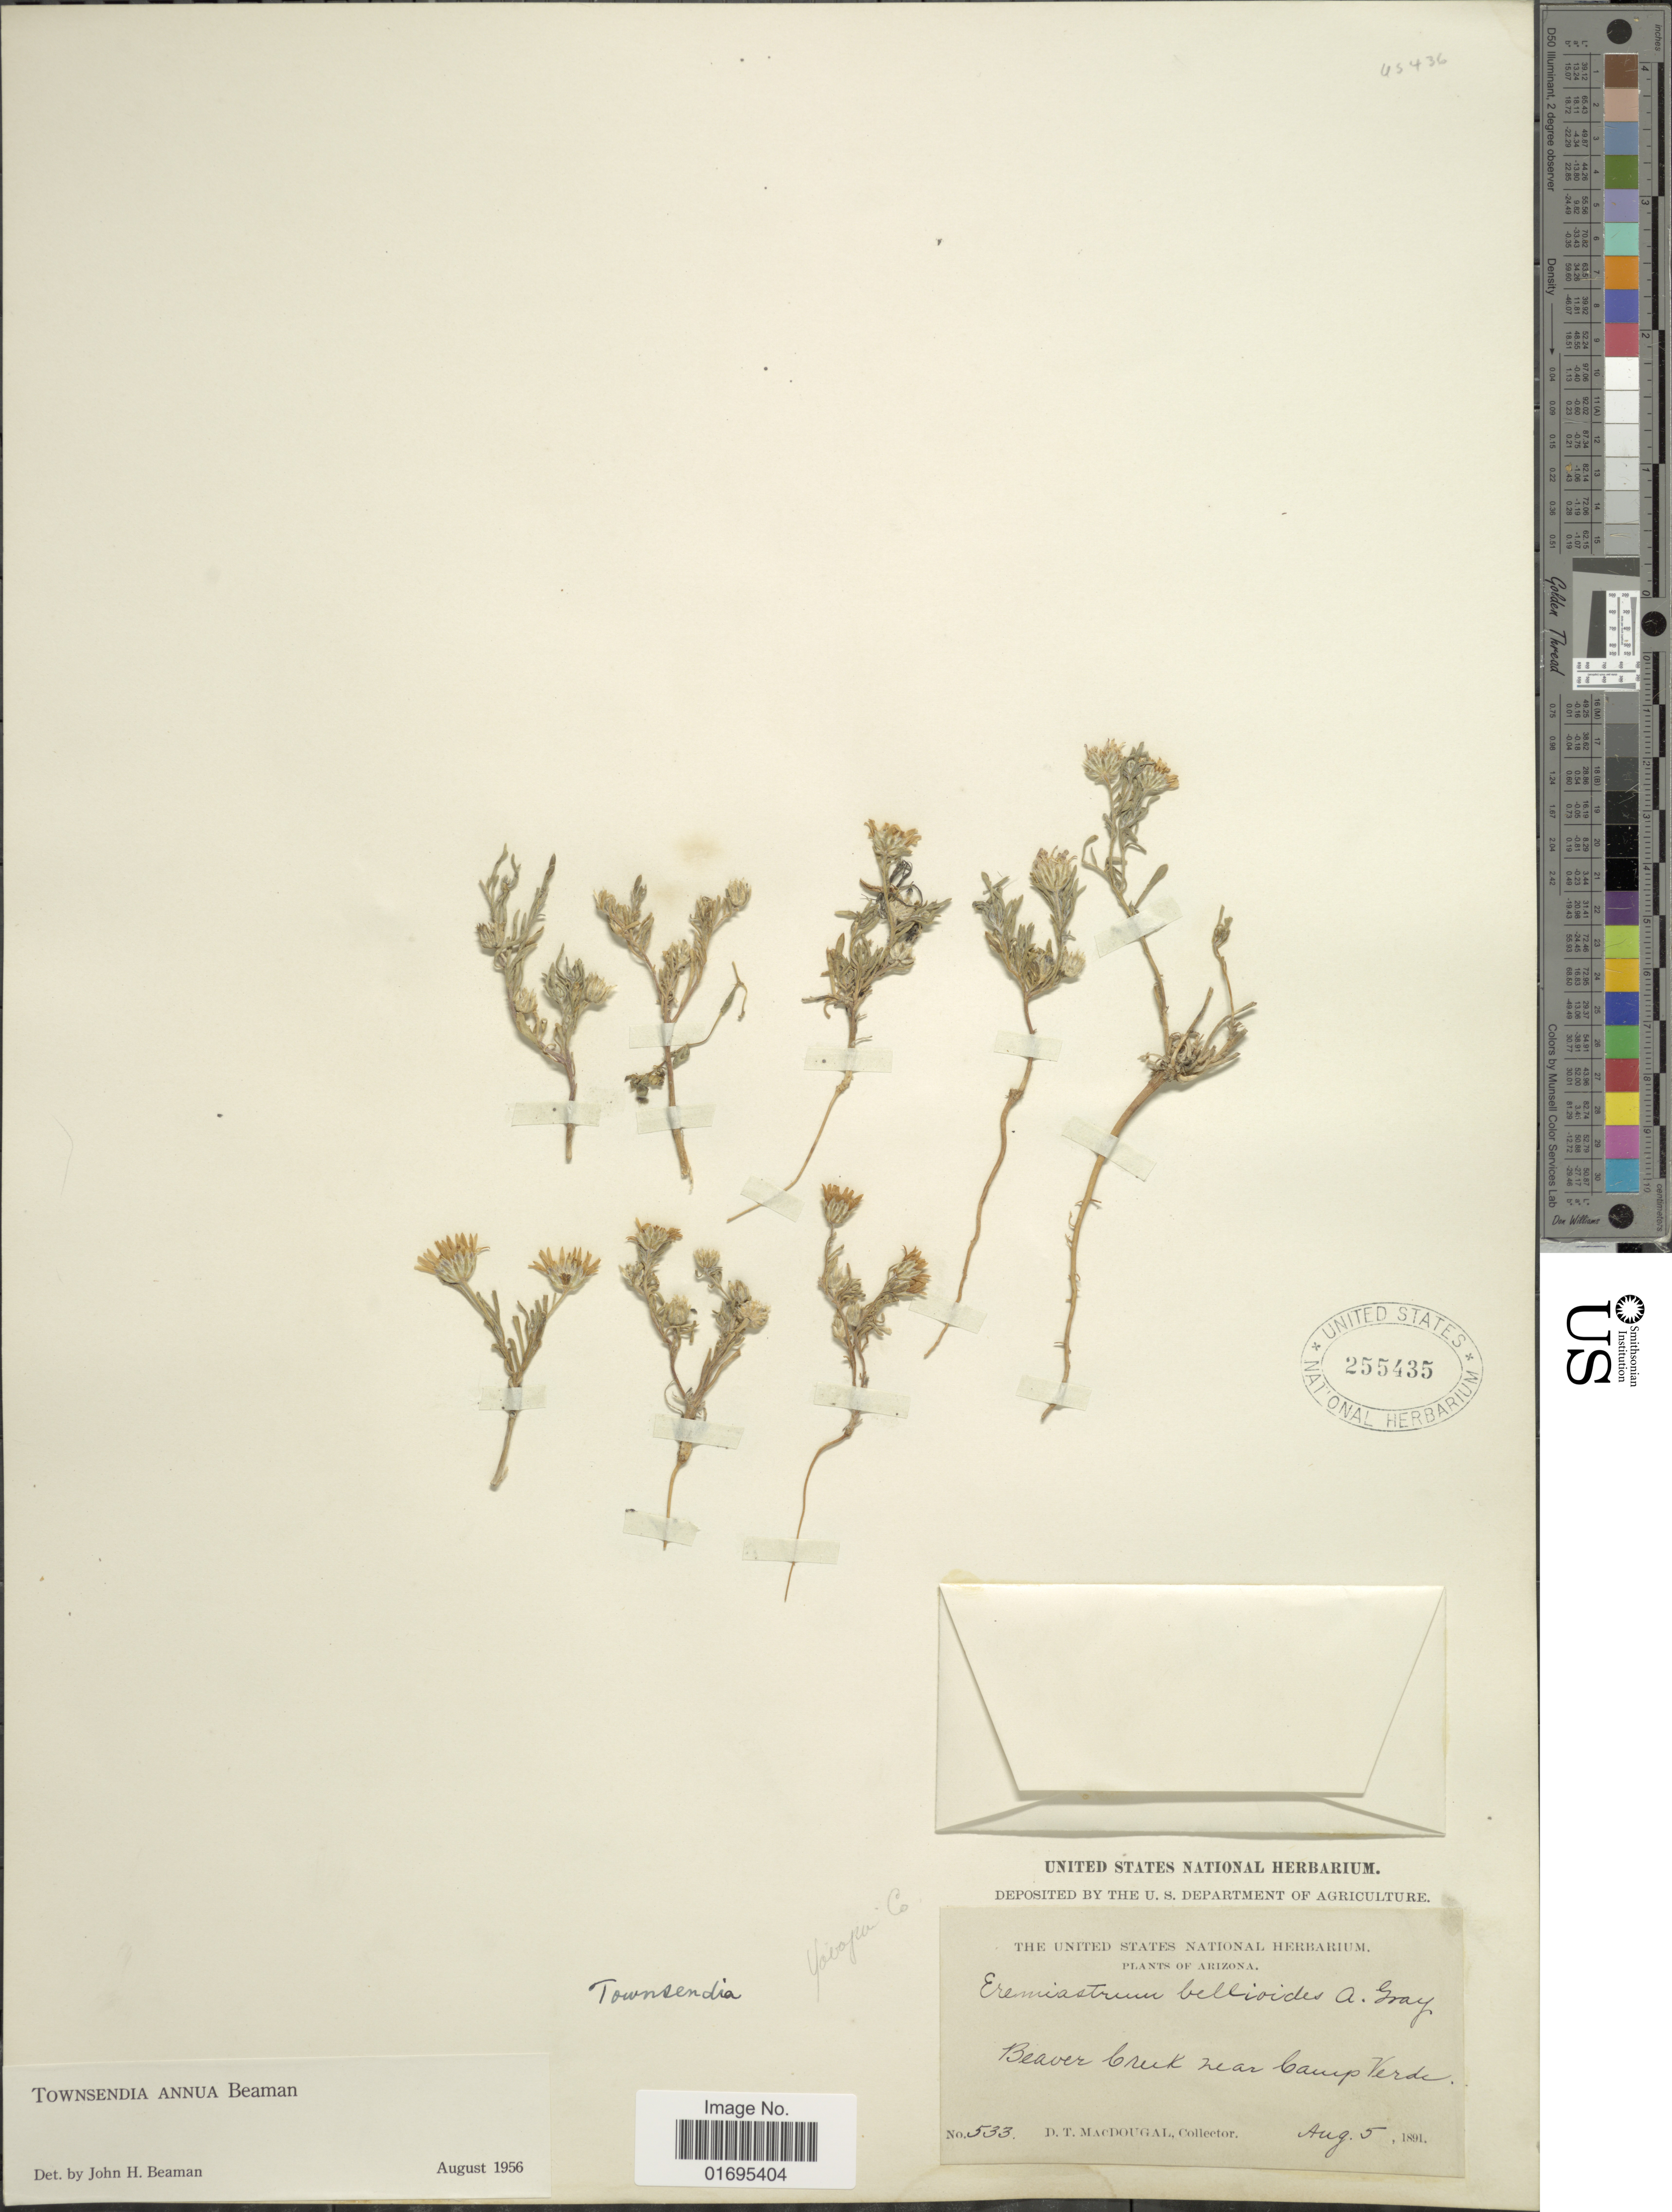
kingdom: Plantae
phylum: Tracheophyta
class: Magnoliopsida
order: Asterales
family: Asteraceae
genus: Townsendia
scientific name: Townsendia annua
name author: Beaman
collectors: D. T. MacDougal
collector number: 533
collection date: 1891-08-05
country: United States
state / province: Arizona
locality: Beaver Creek near Camp Verde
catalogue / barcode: US 255435